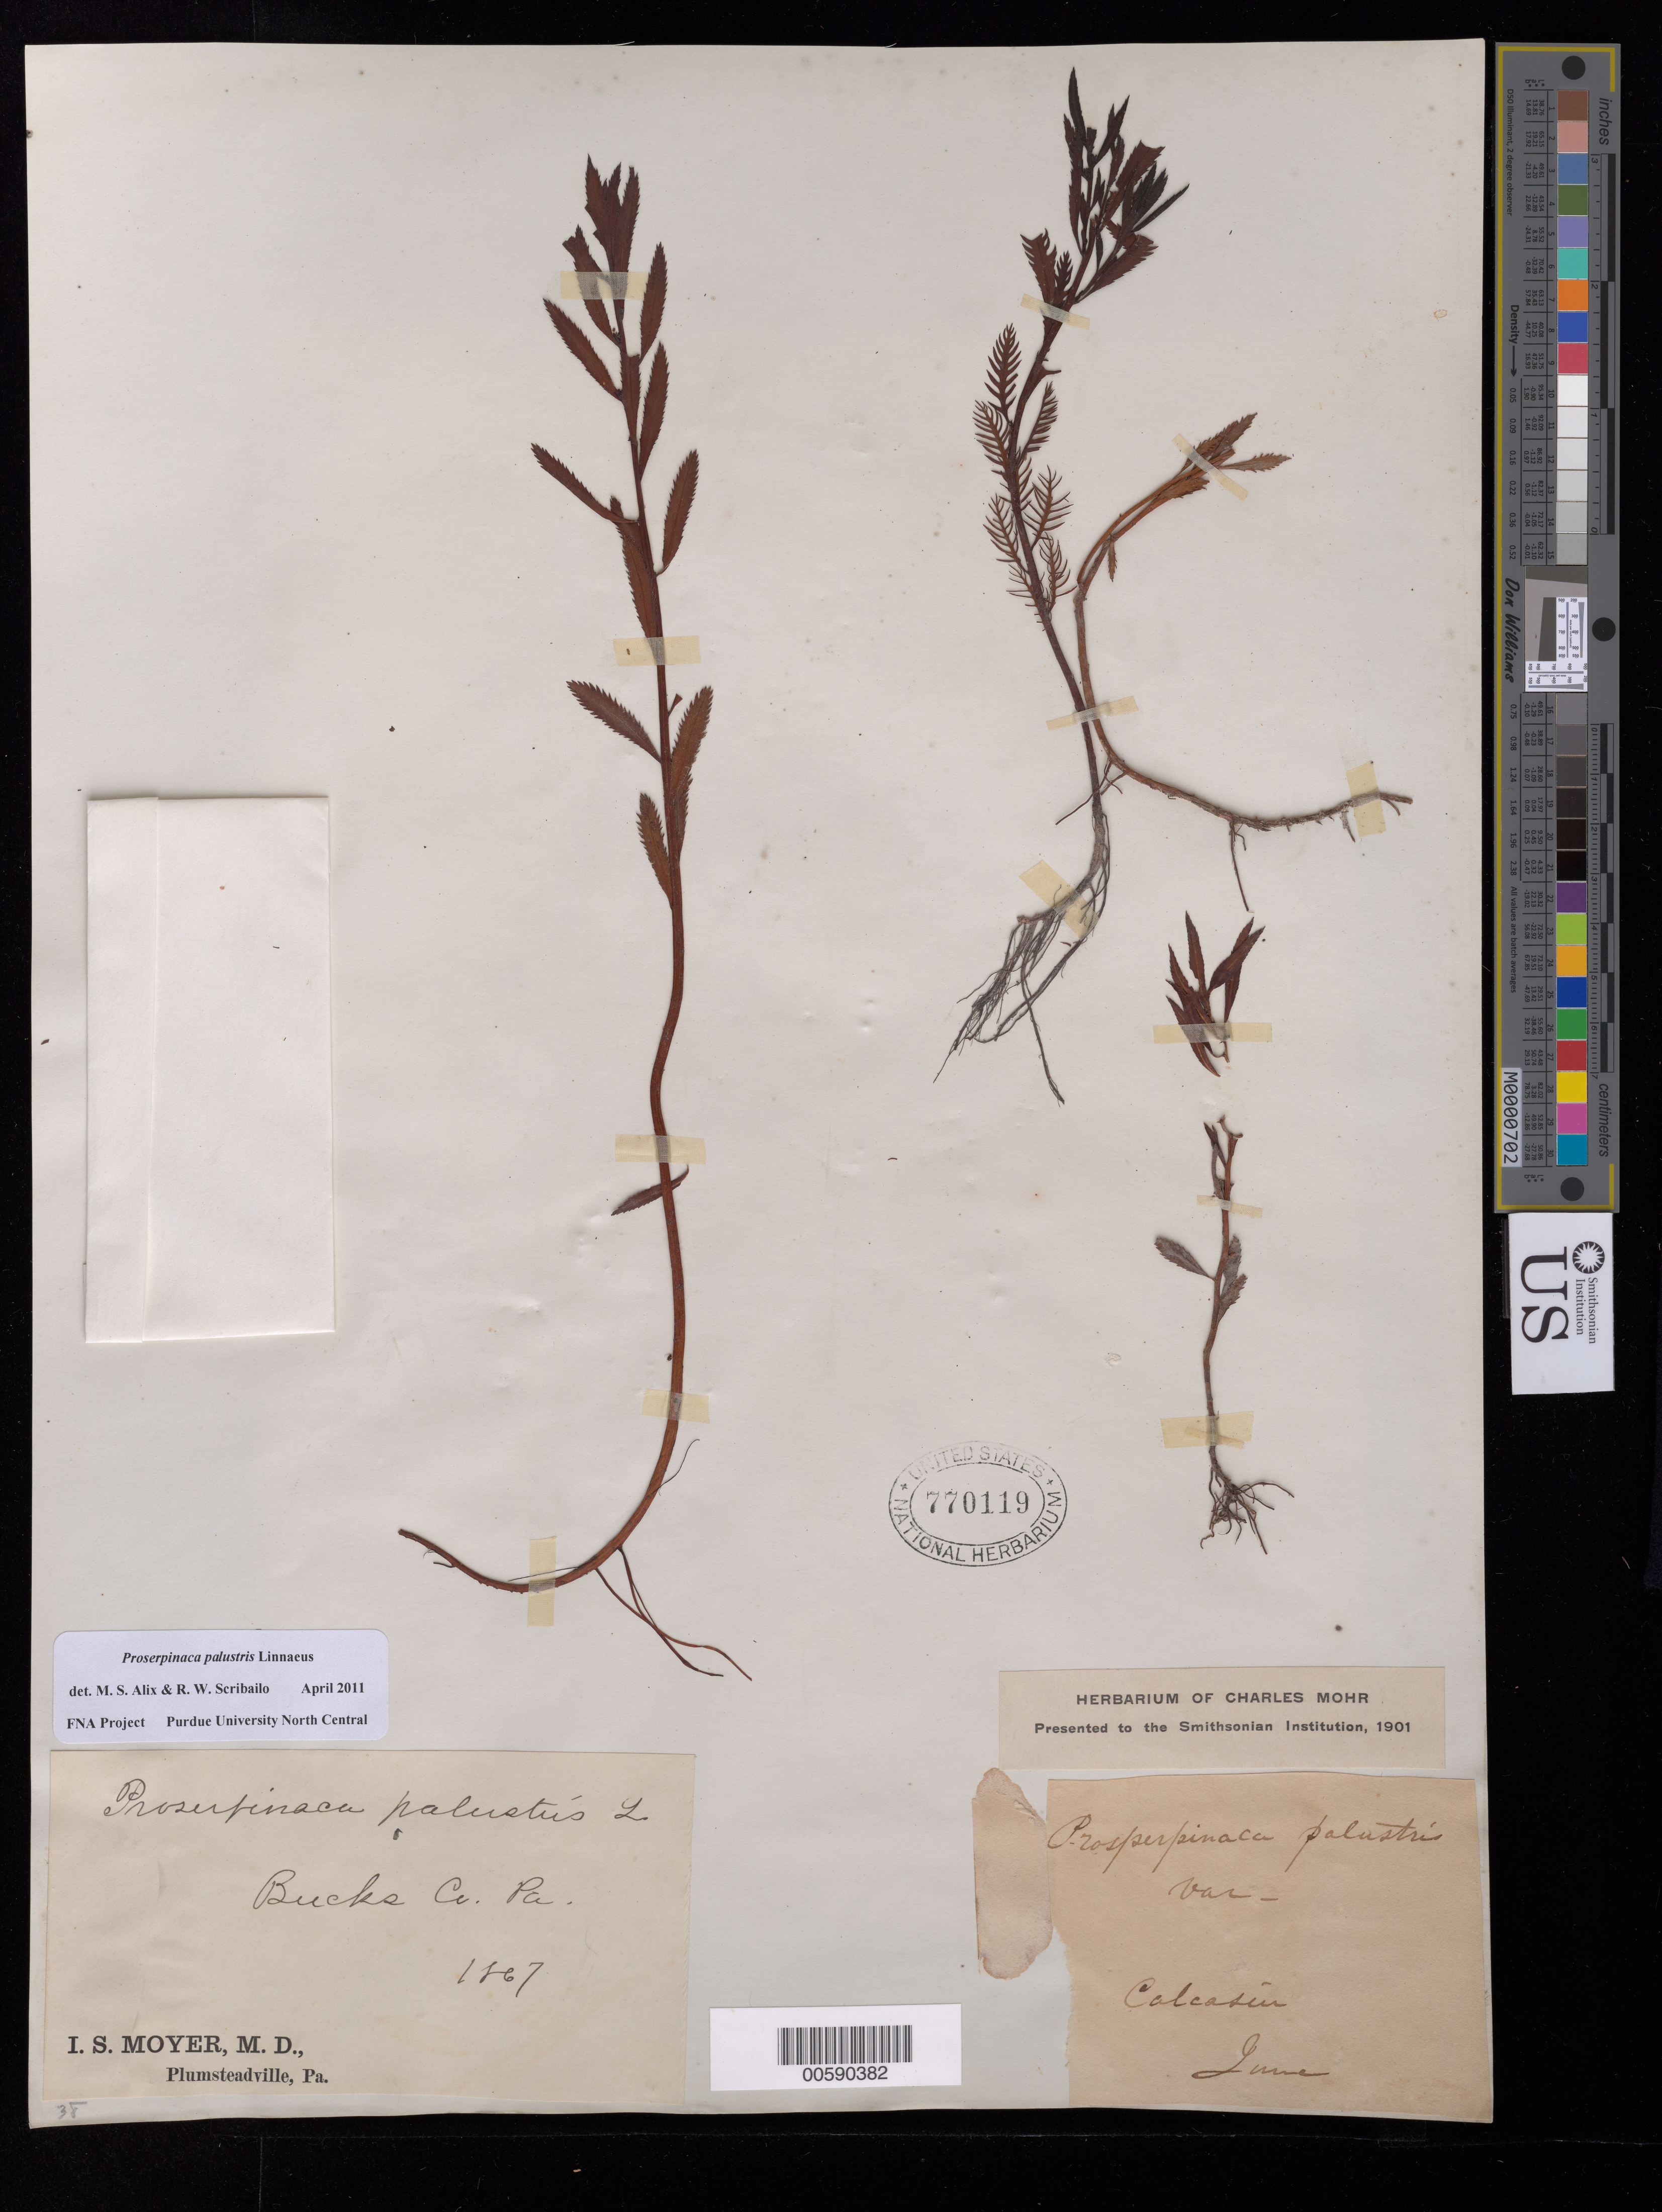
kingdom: Plantae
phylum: Tracheophyta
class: Magnoliopsida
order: Saxifragales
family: Haloragaceae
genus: Proserpinaca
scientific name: Proserpinaca palustris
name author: L.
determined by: Scribailo, R. W.; Alix, M. S.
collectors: I. S. Moyer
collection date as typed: Jun 1867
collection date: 1867-06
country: United States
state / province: Pennsylvania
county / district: Bucks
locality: Plumsteadville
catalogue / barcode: US 770119